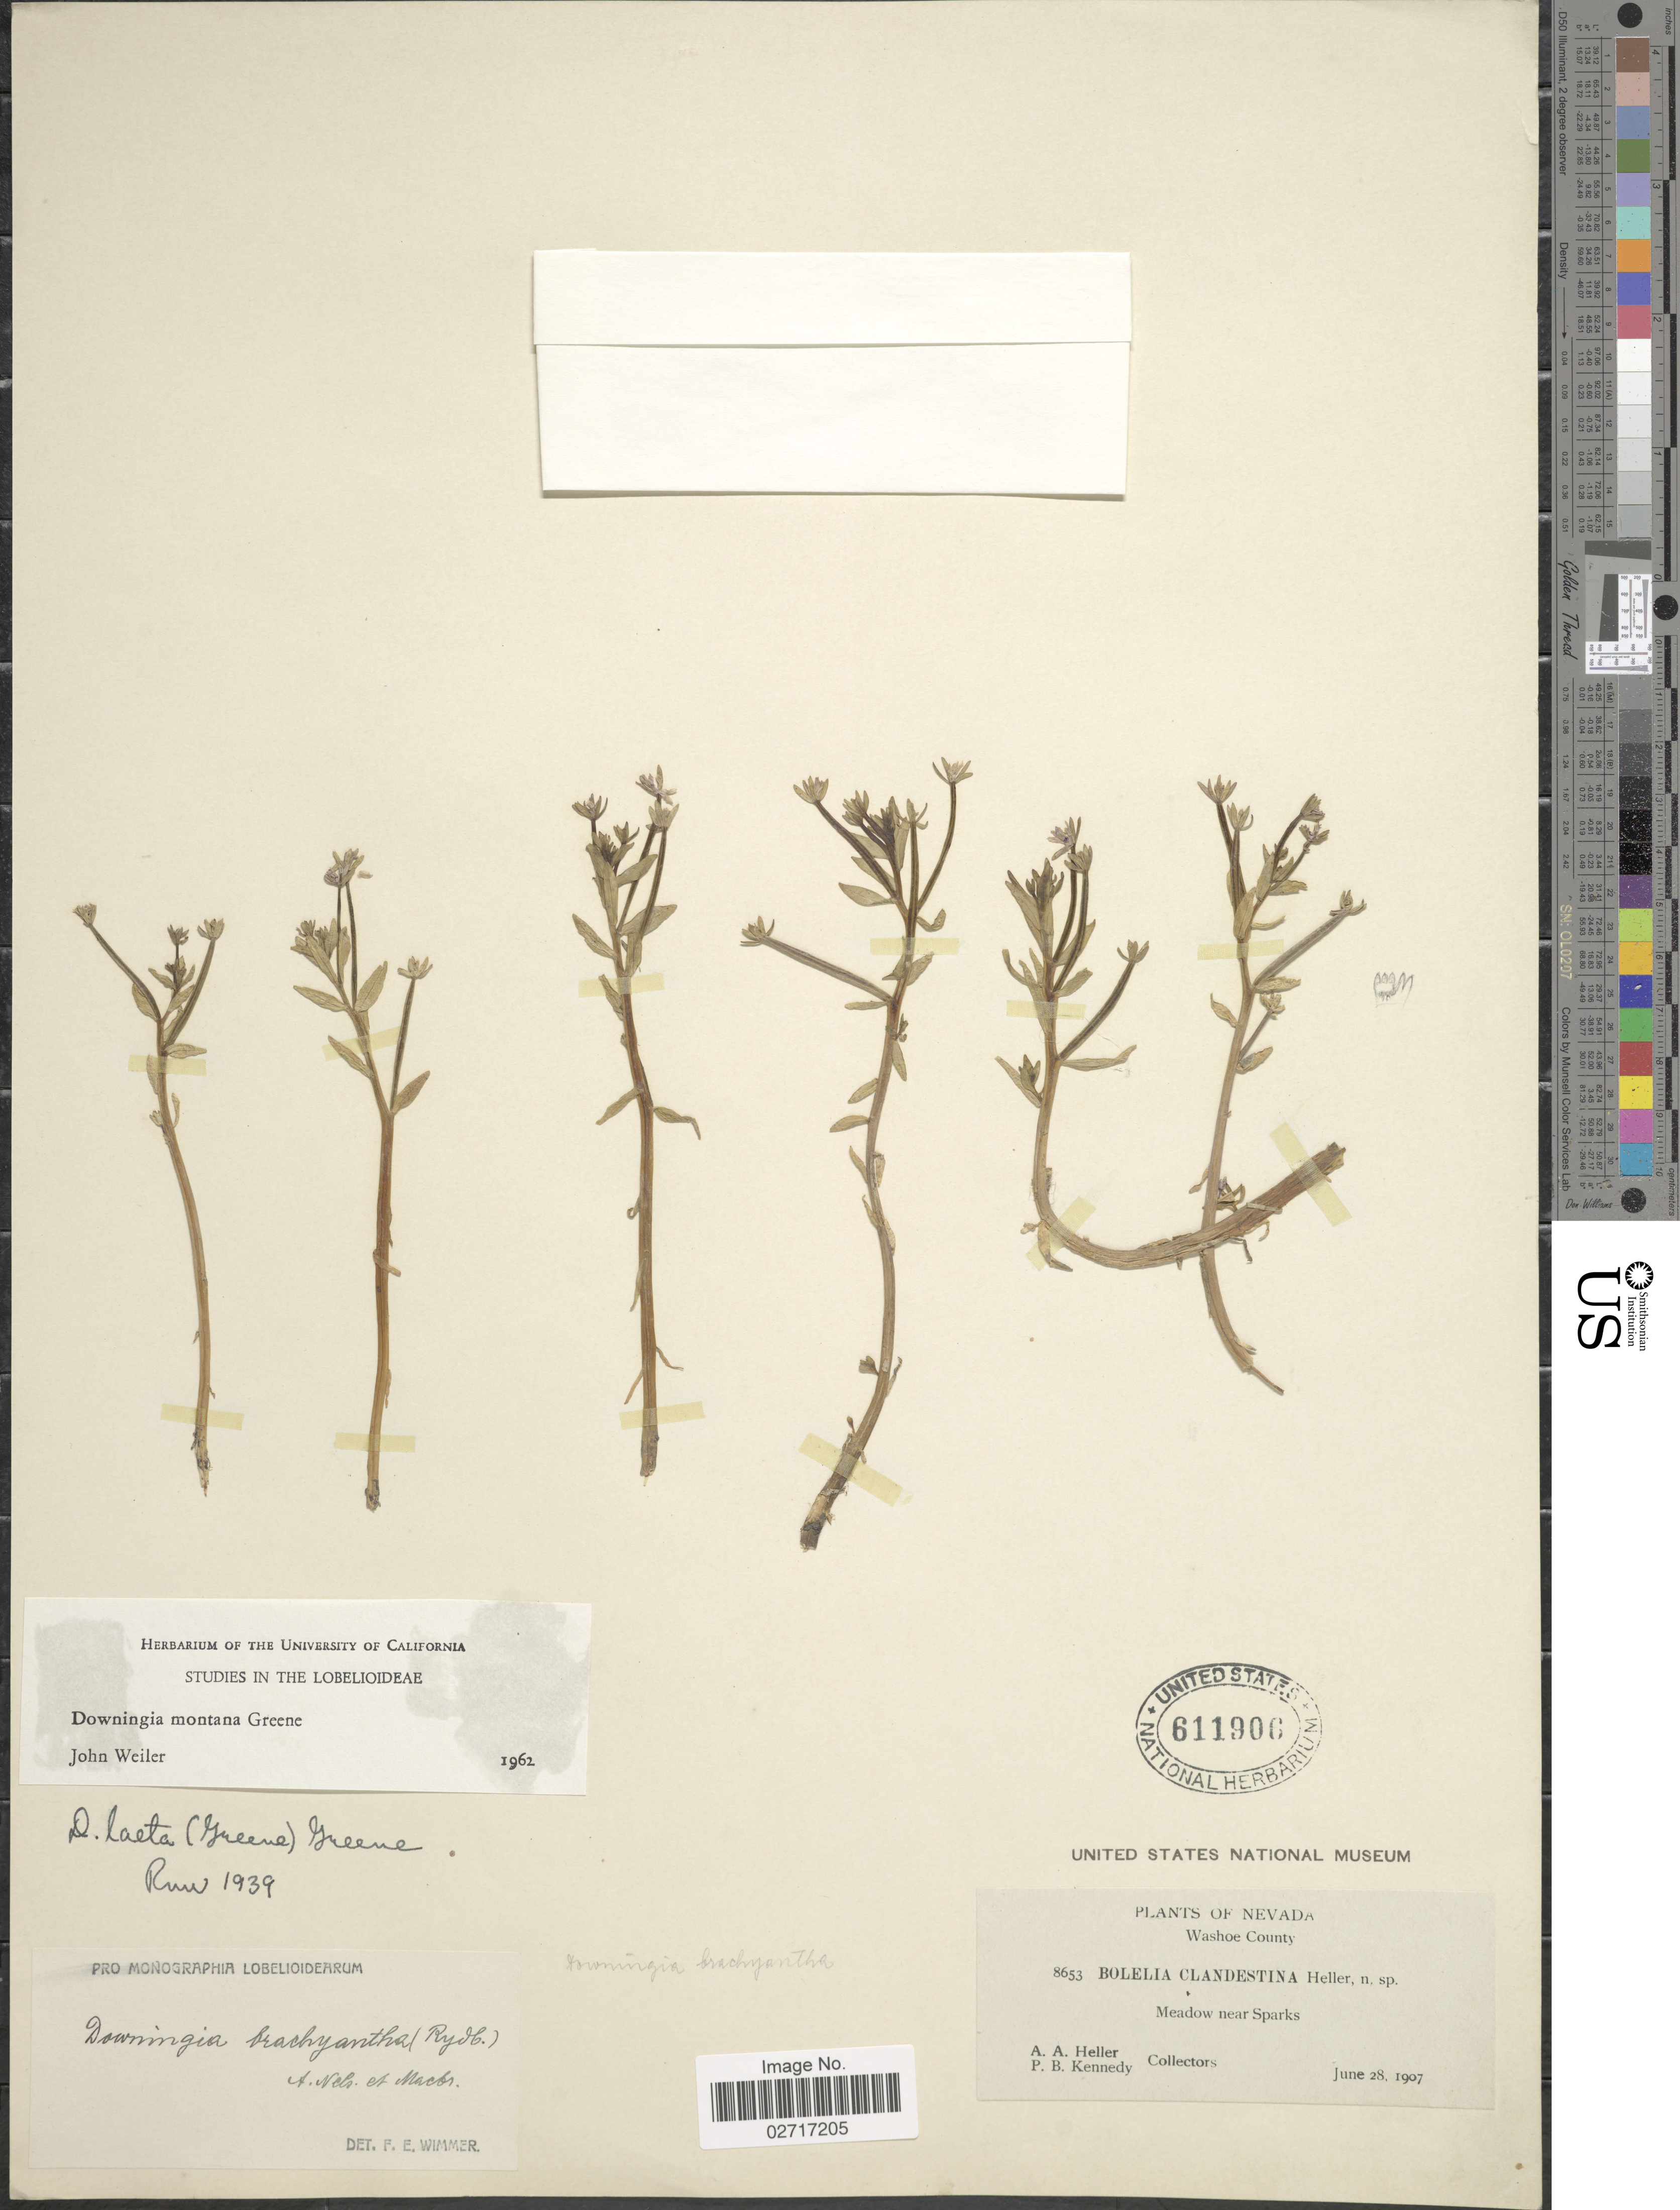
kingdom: Plantae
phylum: Tracheophyta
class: Magnoliopsida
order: Asterales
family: Campanulaceae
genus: Downingia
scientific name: Downingia montana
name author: S.W. Greene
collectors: A. A. Heller & P. B. Kennedy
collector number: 8653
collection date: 1907-06-28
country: United States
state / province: Nevada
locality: Washoe County. Meadow near Sparks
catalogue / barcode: US 611906